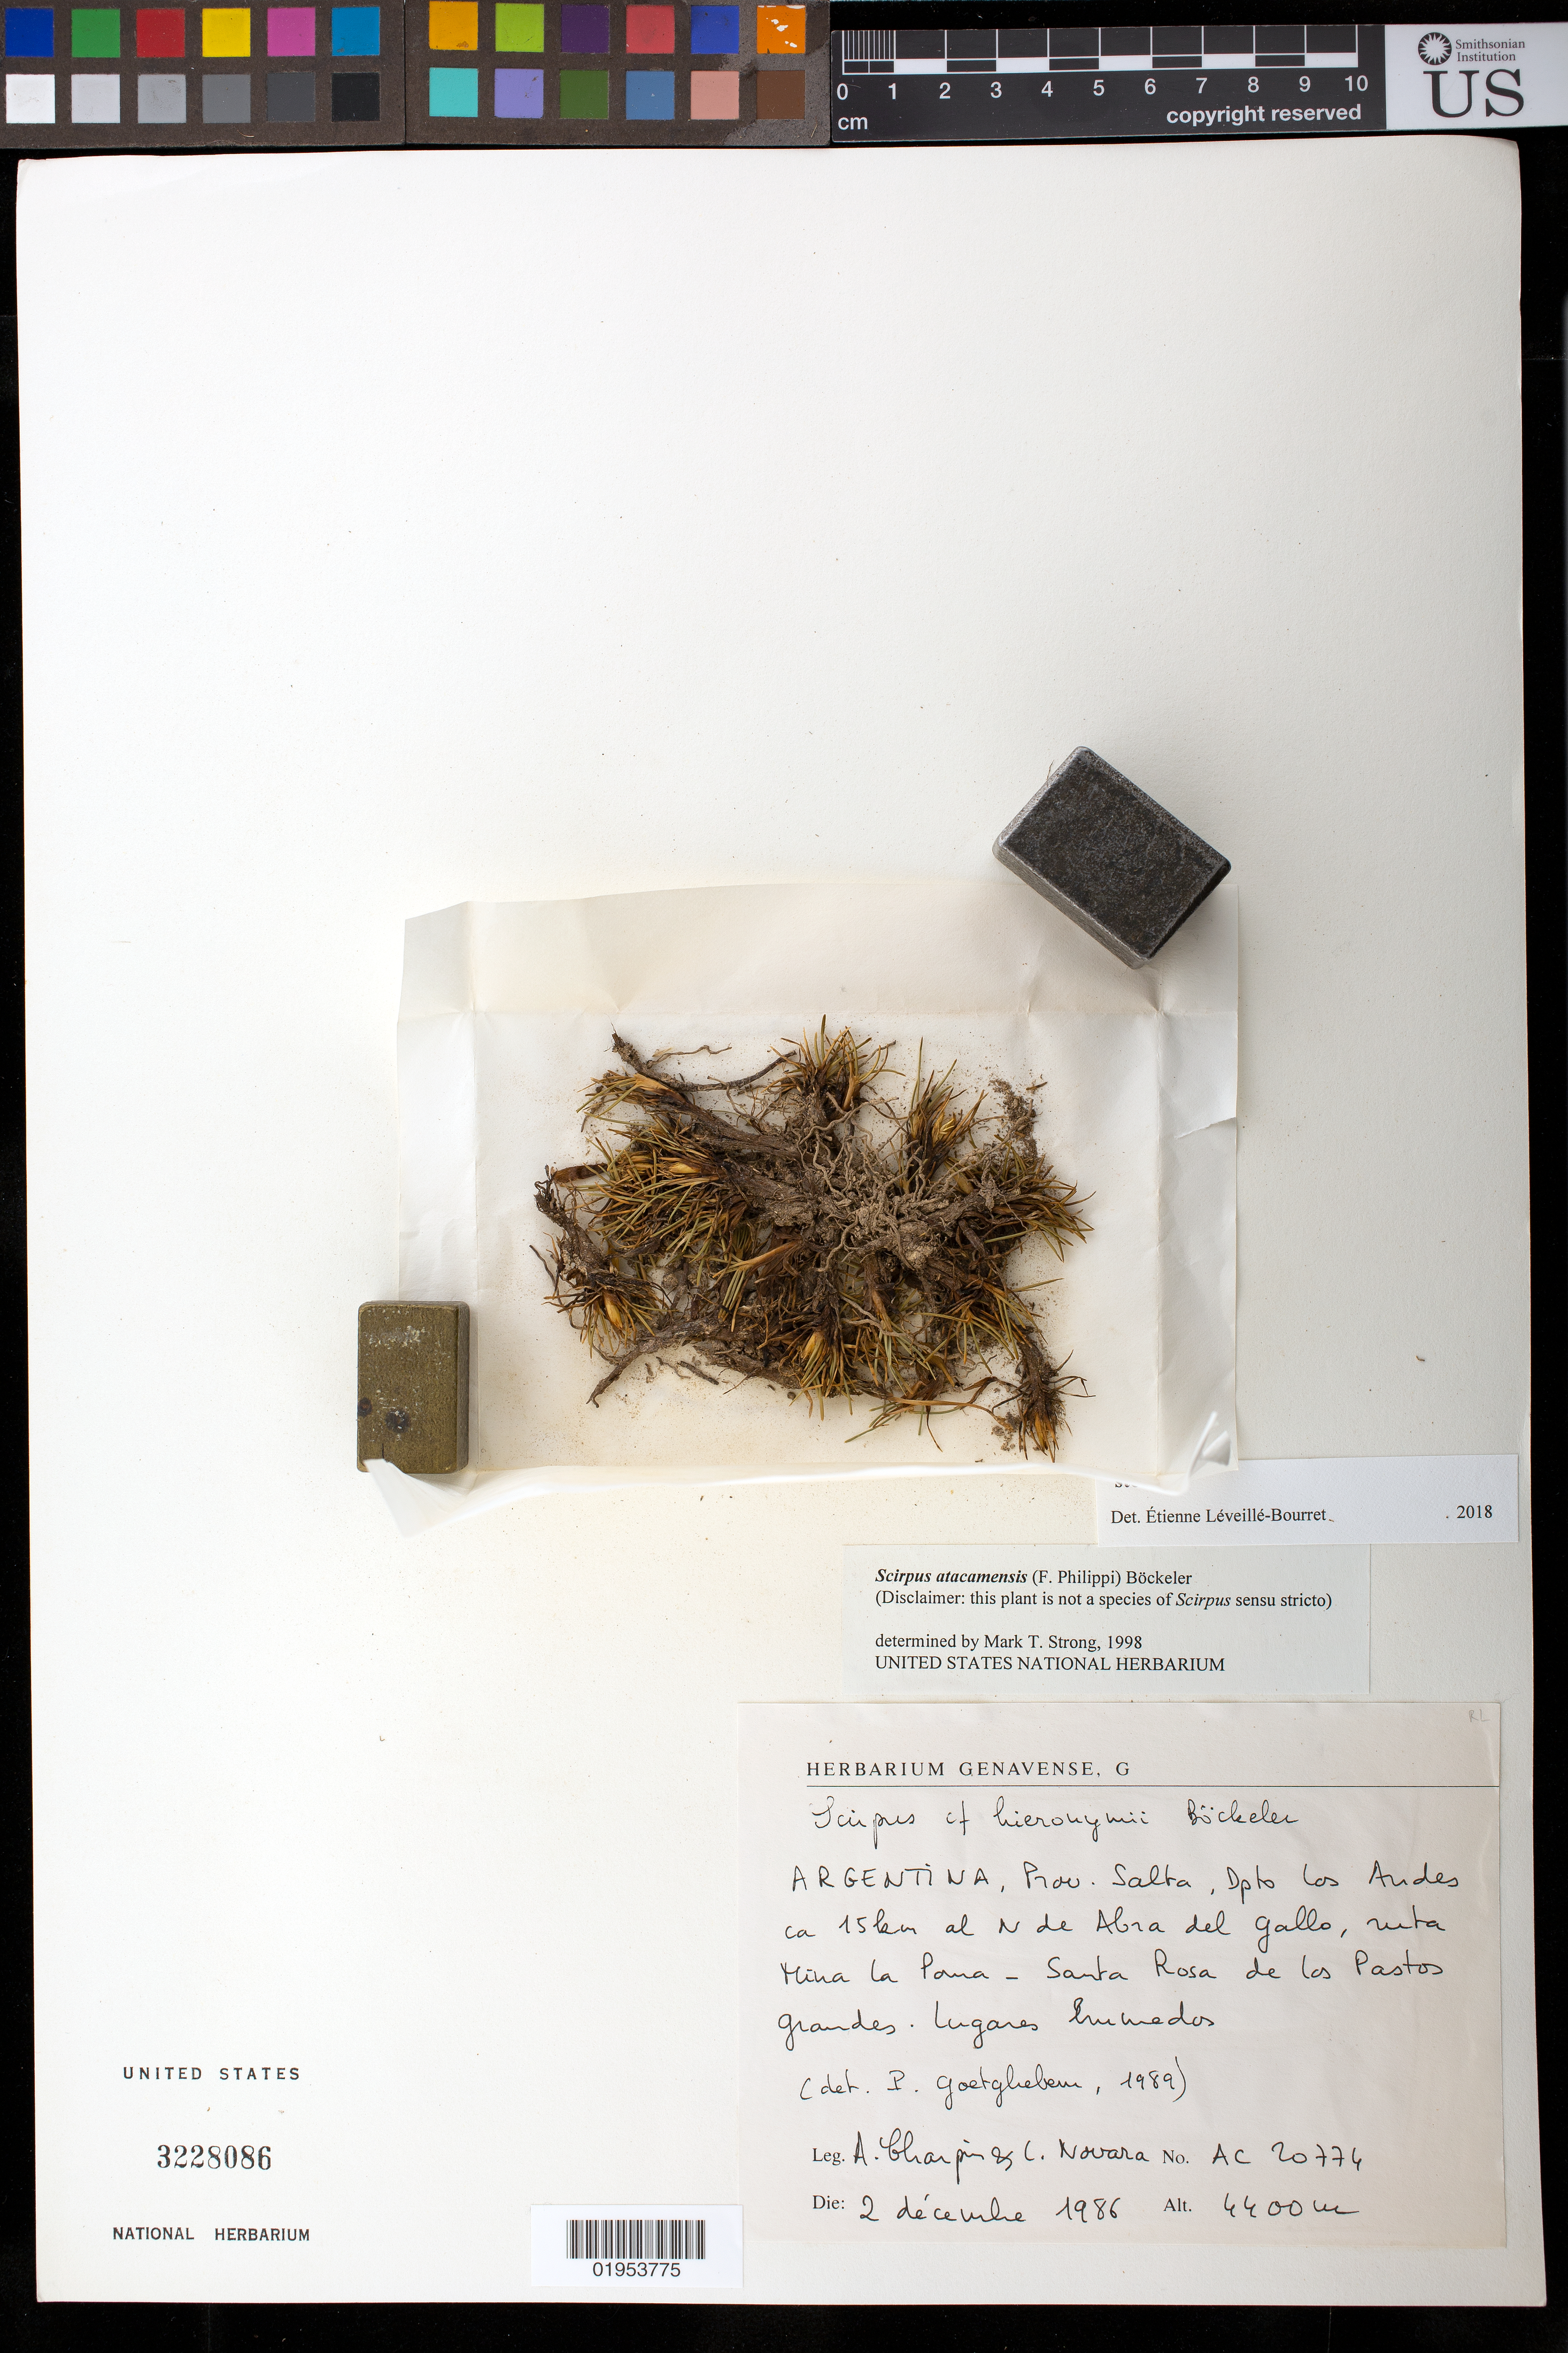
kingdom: Plantae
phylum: Tracheophyta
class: Liliopsida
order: Poales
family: Cyperaceae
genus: Zameioscirpus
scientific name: Zameioscirpus atacamensis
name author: (F. Phil.) Dhooge & Goetgh.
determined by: Léveillé-Bourret, E.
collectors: A. Charpin & L. Novara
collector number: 20774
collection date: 1986-12-02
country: Argentina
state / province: Salta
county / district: Los Andes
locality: ca. 15 km al N de Abra del Gallo, ruta Mina La Pana - Santa Rosa de los Pastos Grandes, Lugars humedo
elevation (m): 4400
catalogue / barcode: US 3228086